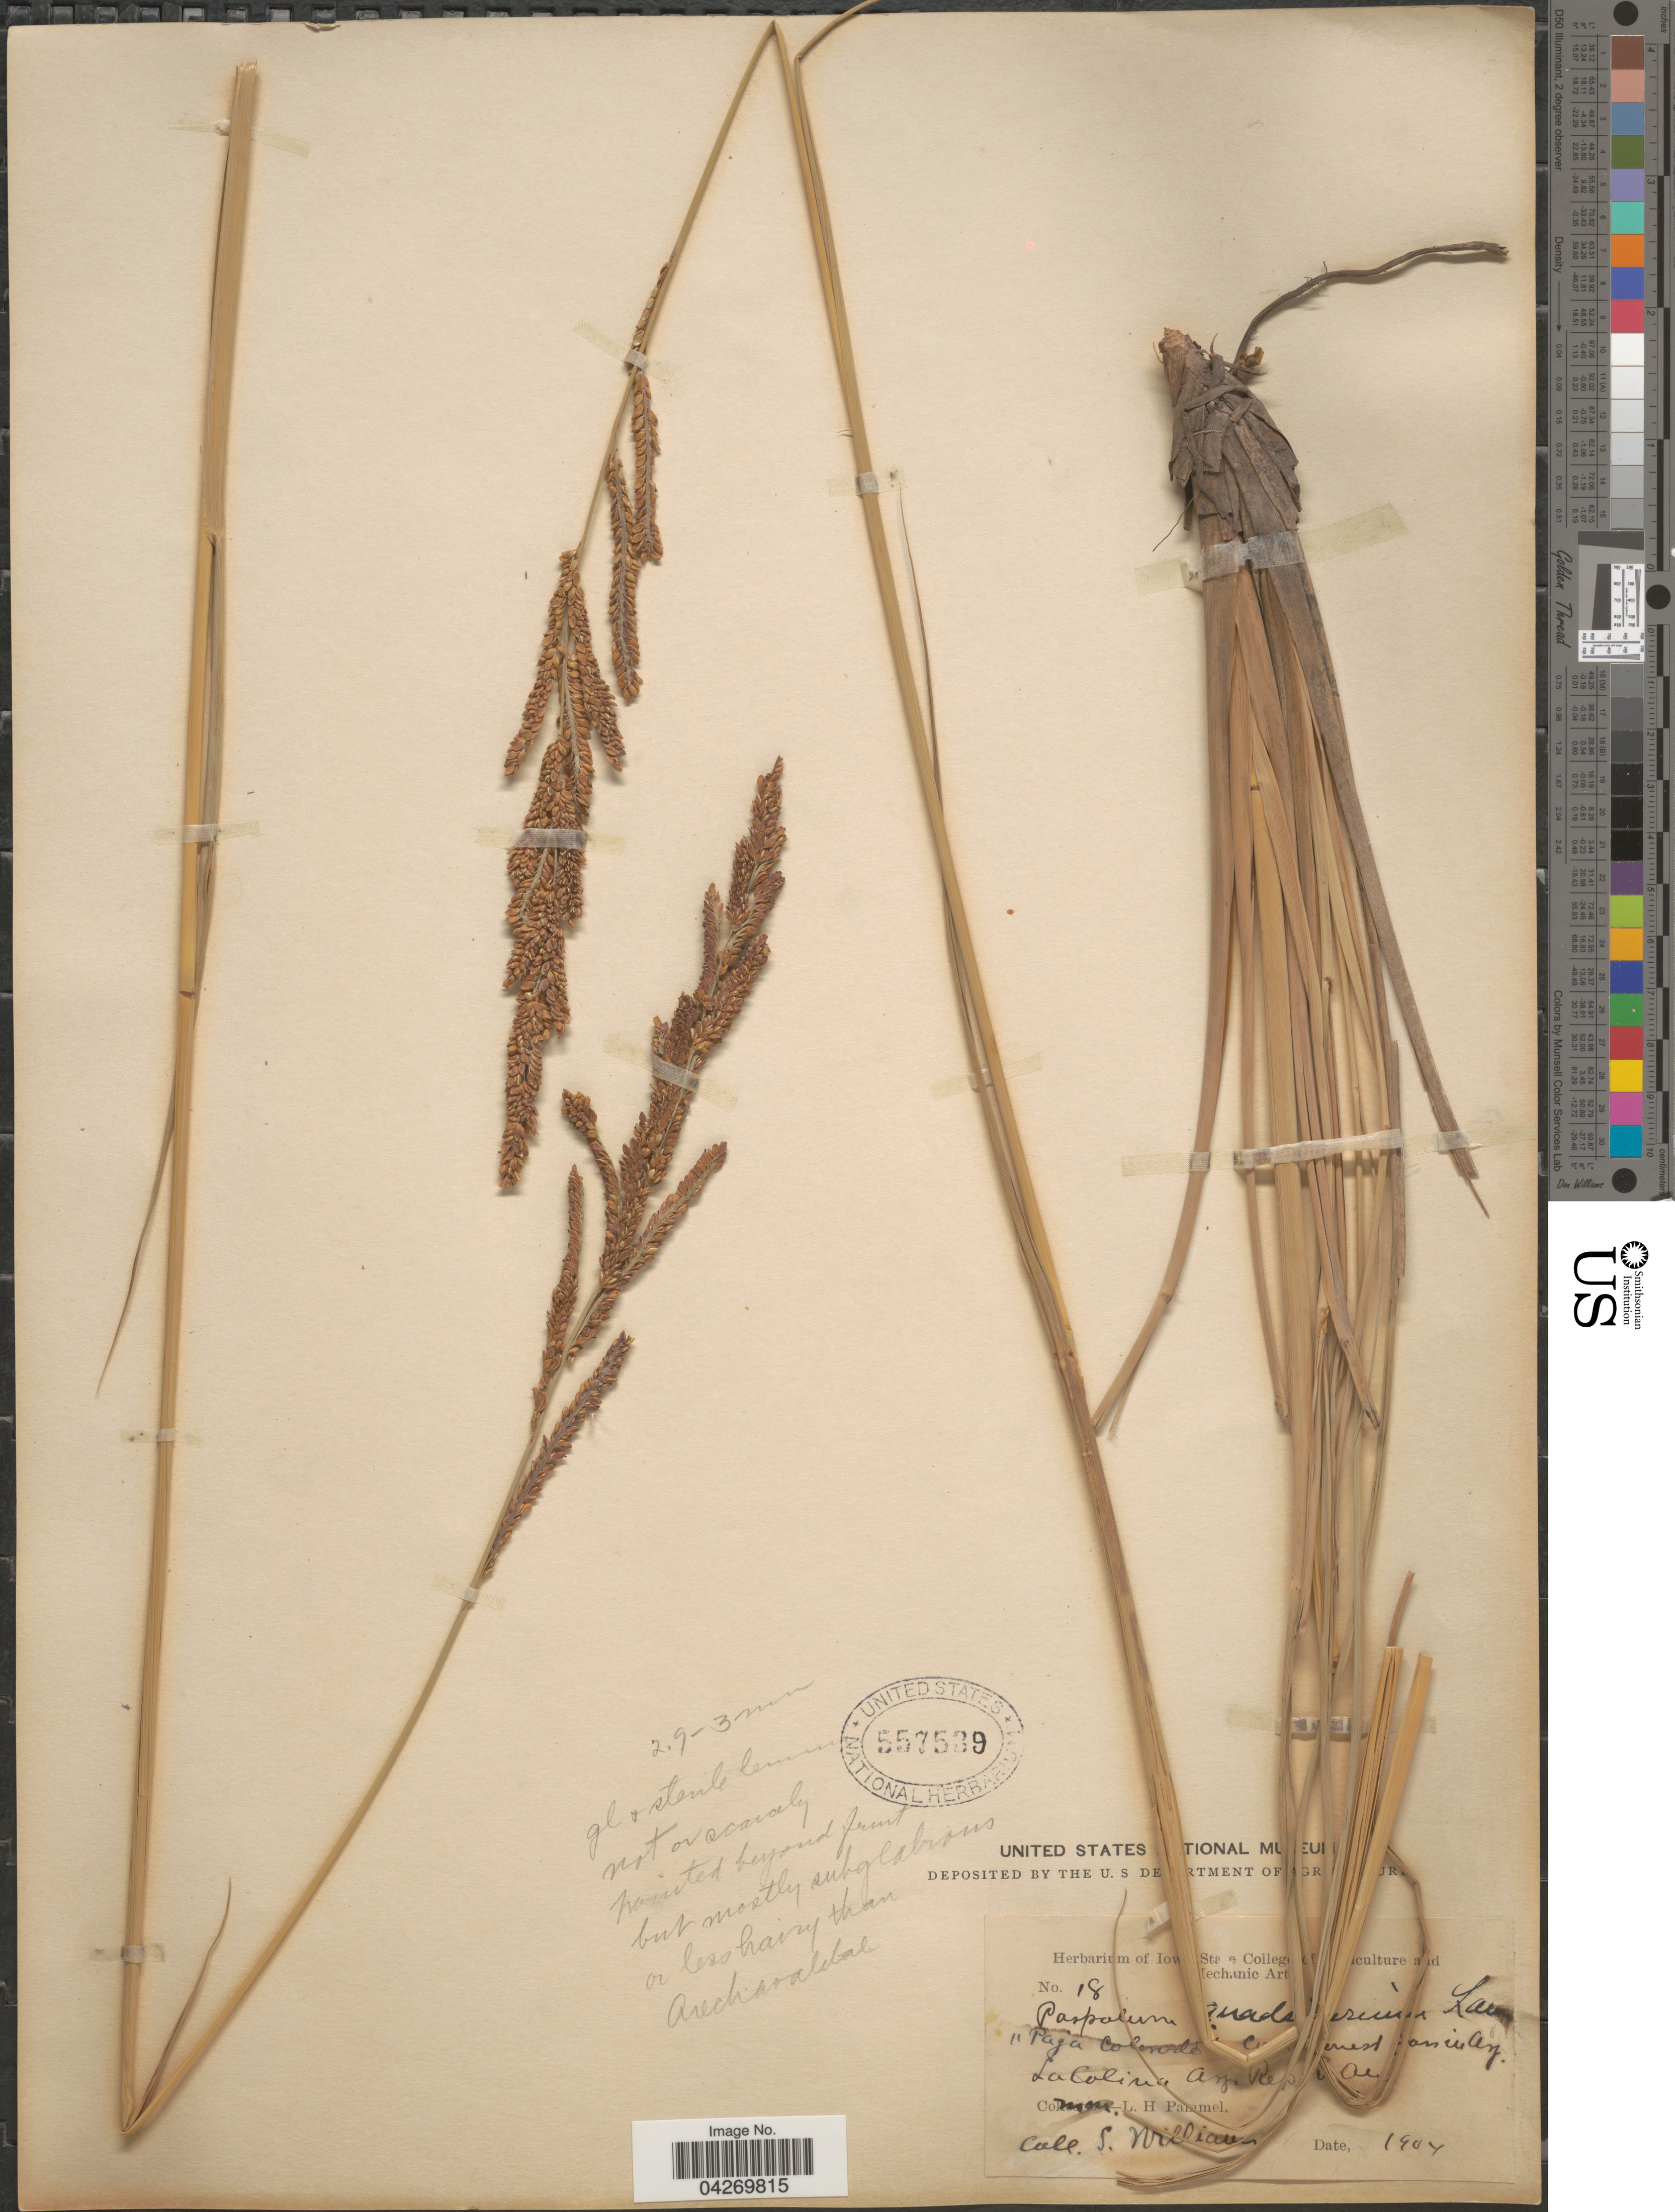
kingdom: Plantae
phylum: Tracheophyta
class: Liliopsida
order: Poales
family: Poaceae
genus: Paspalum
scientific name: Paspalum exaltatum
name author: J. Presl in C. Presl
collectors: S. Williams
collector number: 18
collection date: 1904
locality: La Colina. [illegible text] Rep.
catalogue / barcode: US 557539